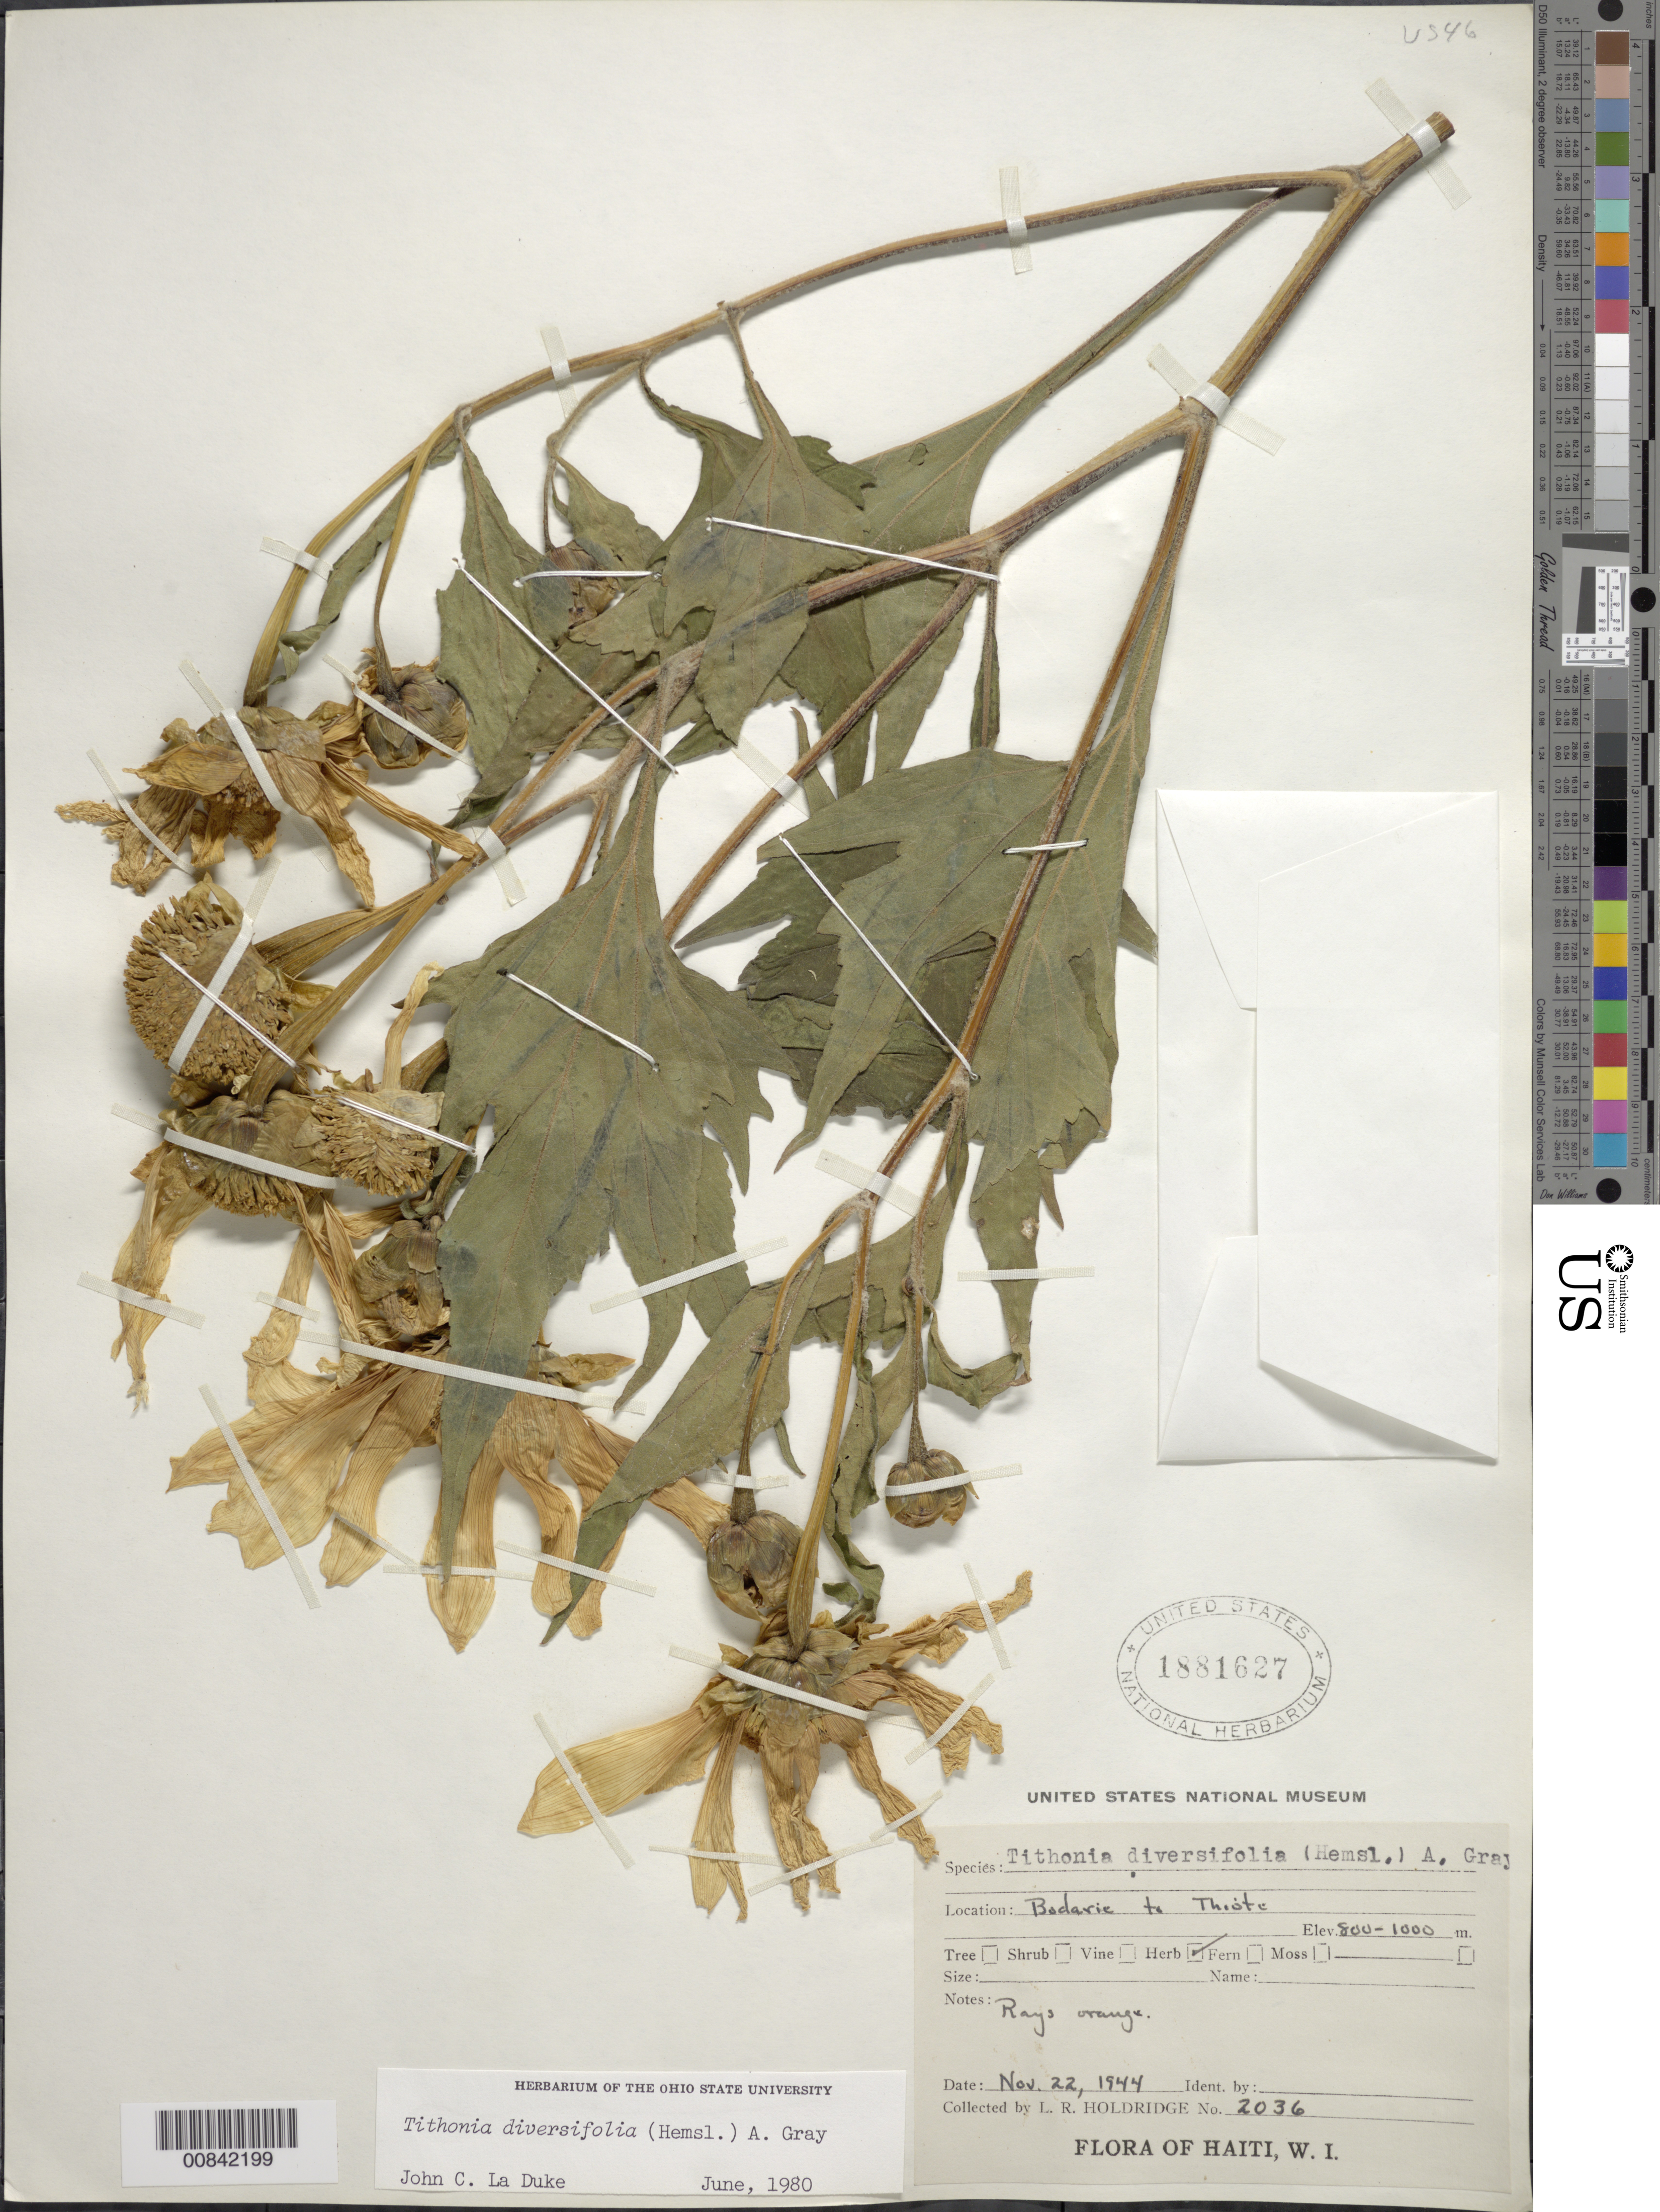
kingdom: Plantae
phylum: Tracheophyta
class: Magnoliopsida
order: Asterales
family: Asteraceae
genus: Tithonia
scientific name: Tithonia diversifolia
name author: (Hemsl.) A. Gray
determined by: La Duke, J. C.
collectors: L. Holdridge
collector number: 2036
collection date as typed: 22 Nov 1944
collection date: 1944-11-22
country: Haiti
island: Hispaniola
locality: Badarie to Thiote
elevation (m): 800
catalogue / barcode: US 1881627